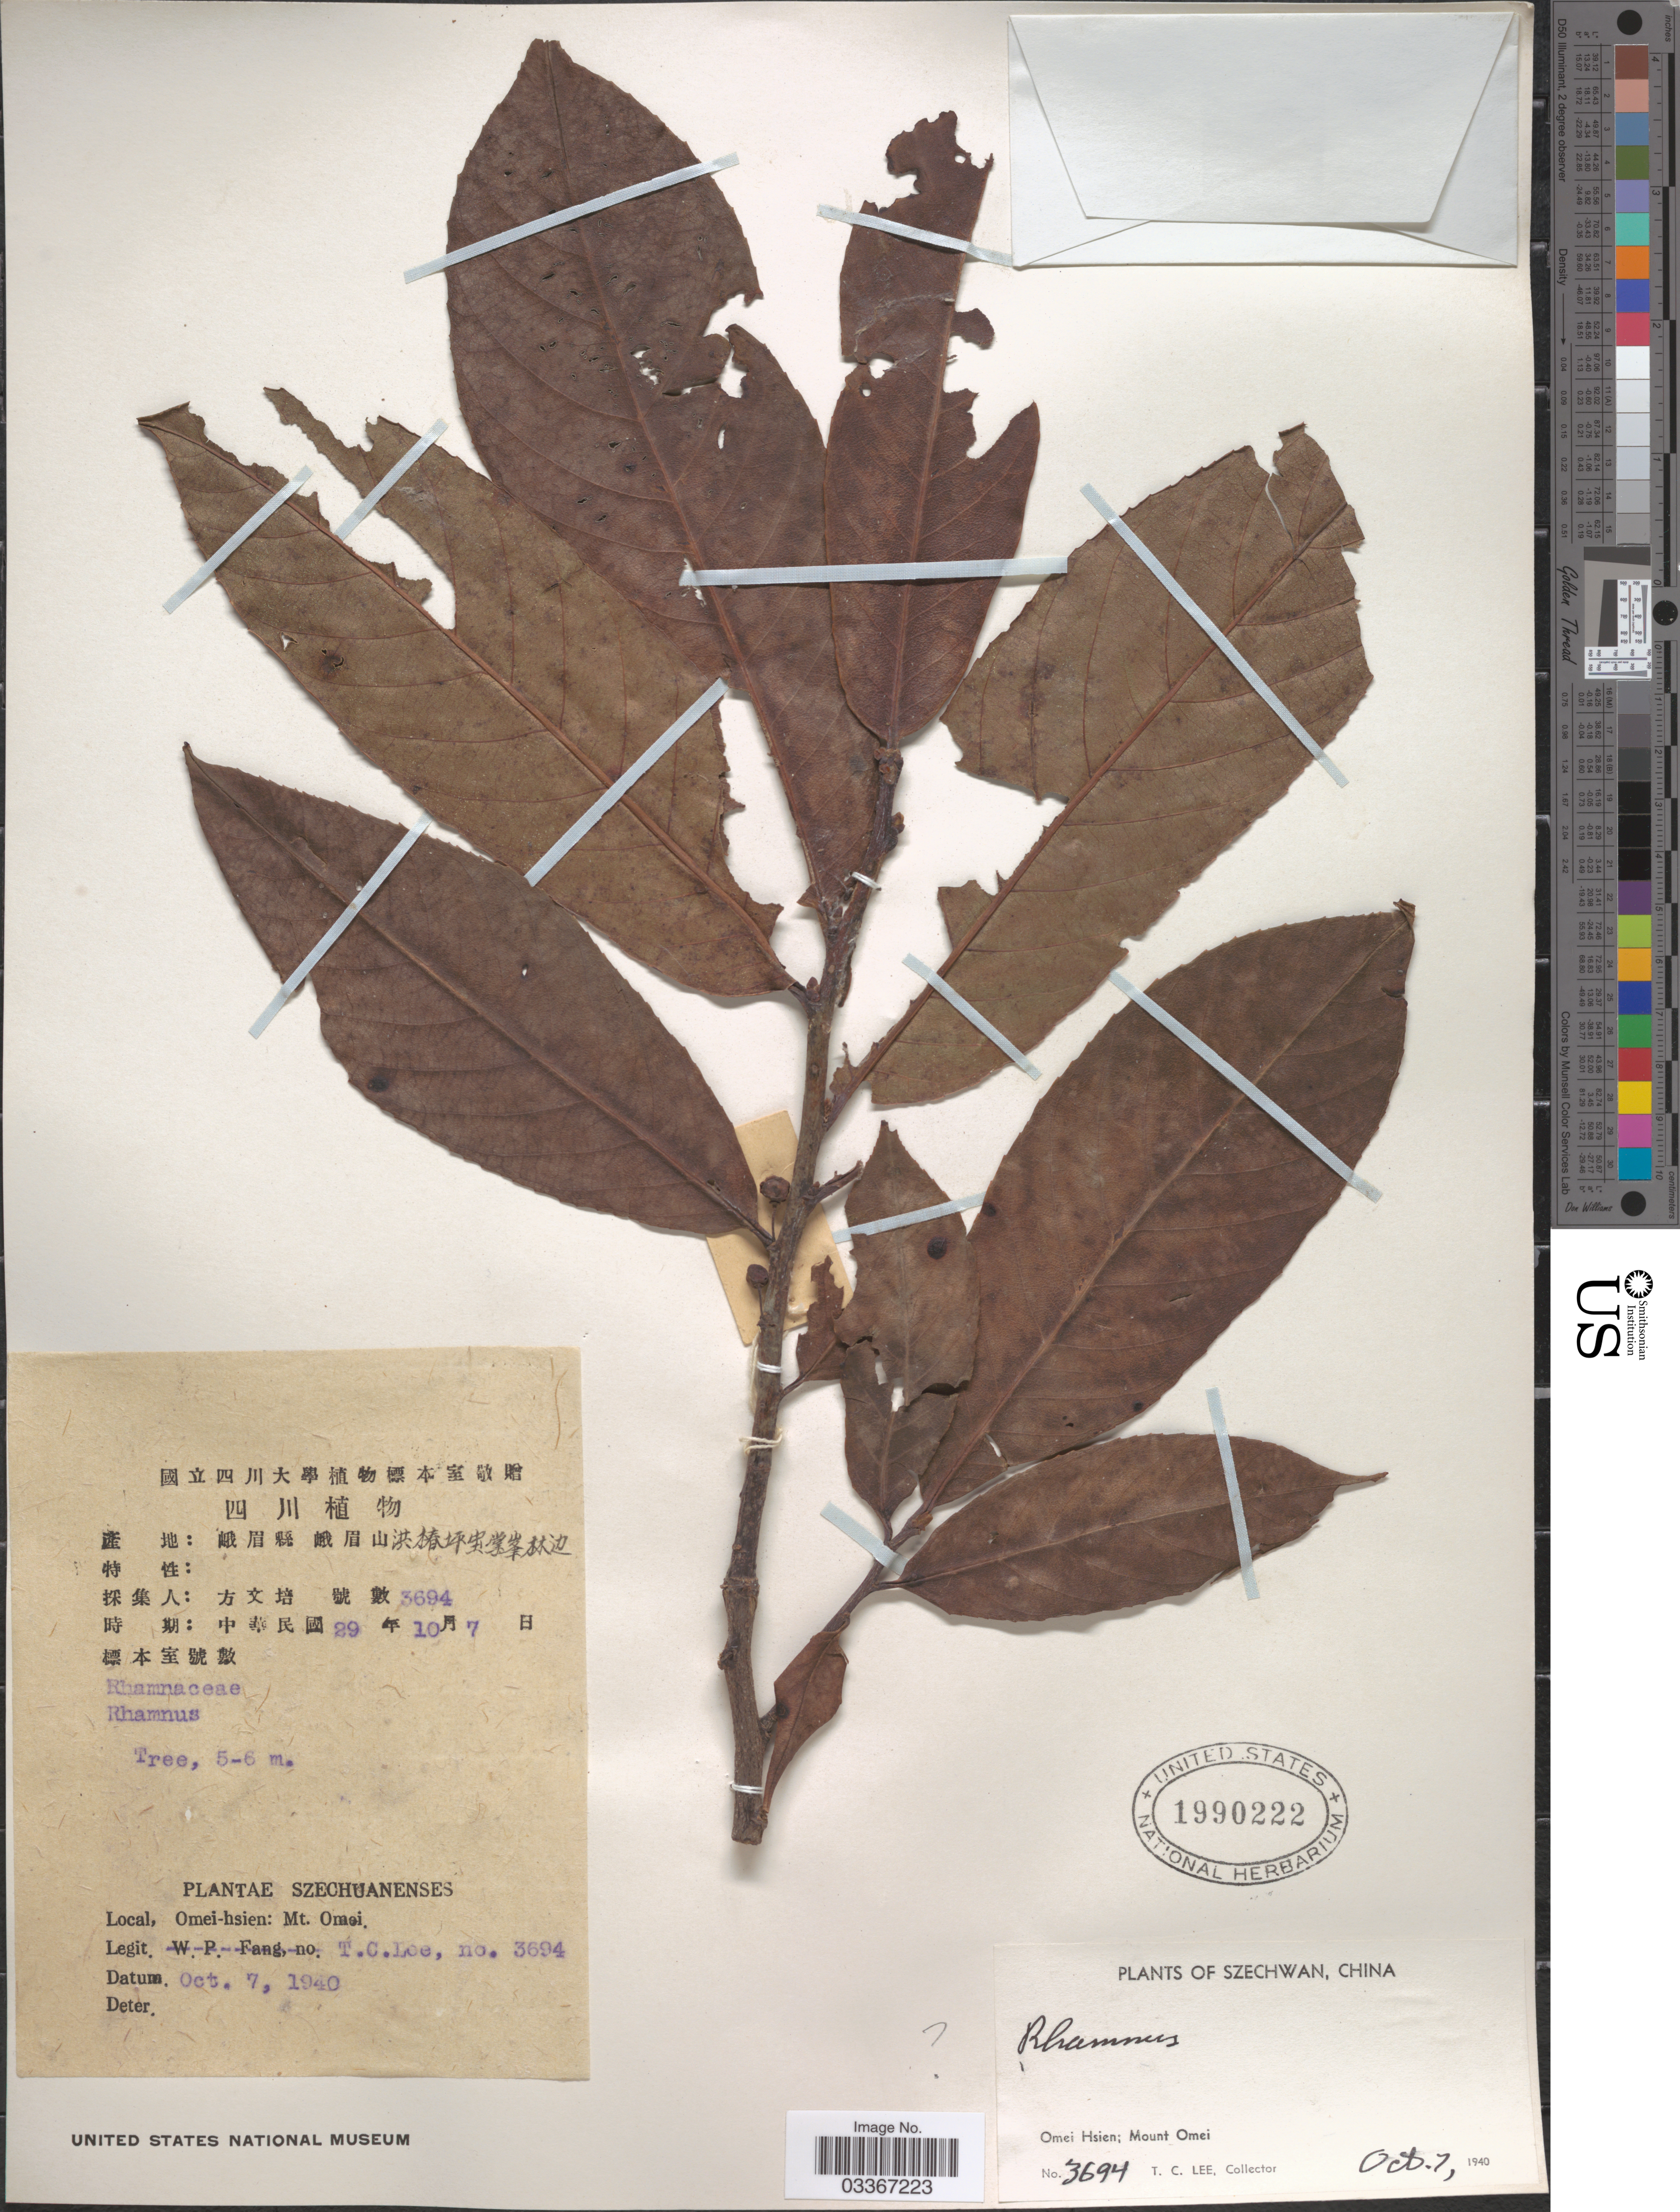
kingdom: Plantae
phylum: Tracheophyta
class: Magnoliopsida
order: Rosales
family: Rhamnaceae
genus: Rhamnus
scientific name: Rhamnus sp.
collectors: T. Lee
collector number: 3694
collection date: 1940-10-07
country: China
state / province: Sichuan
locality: Szechwan. Omei Hsien; Mount Omei.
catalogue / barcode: US 1990222